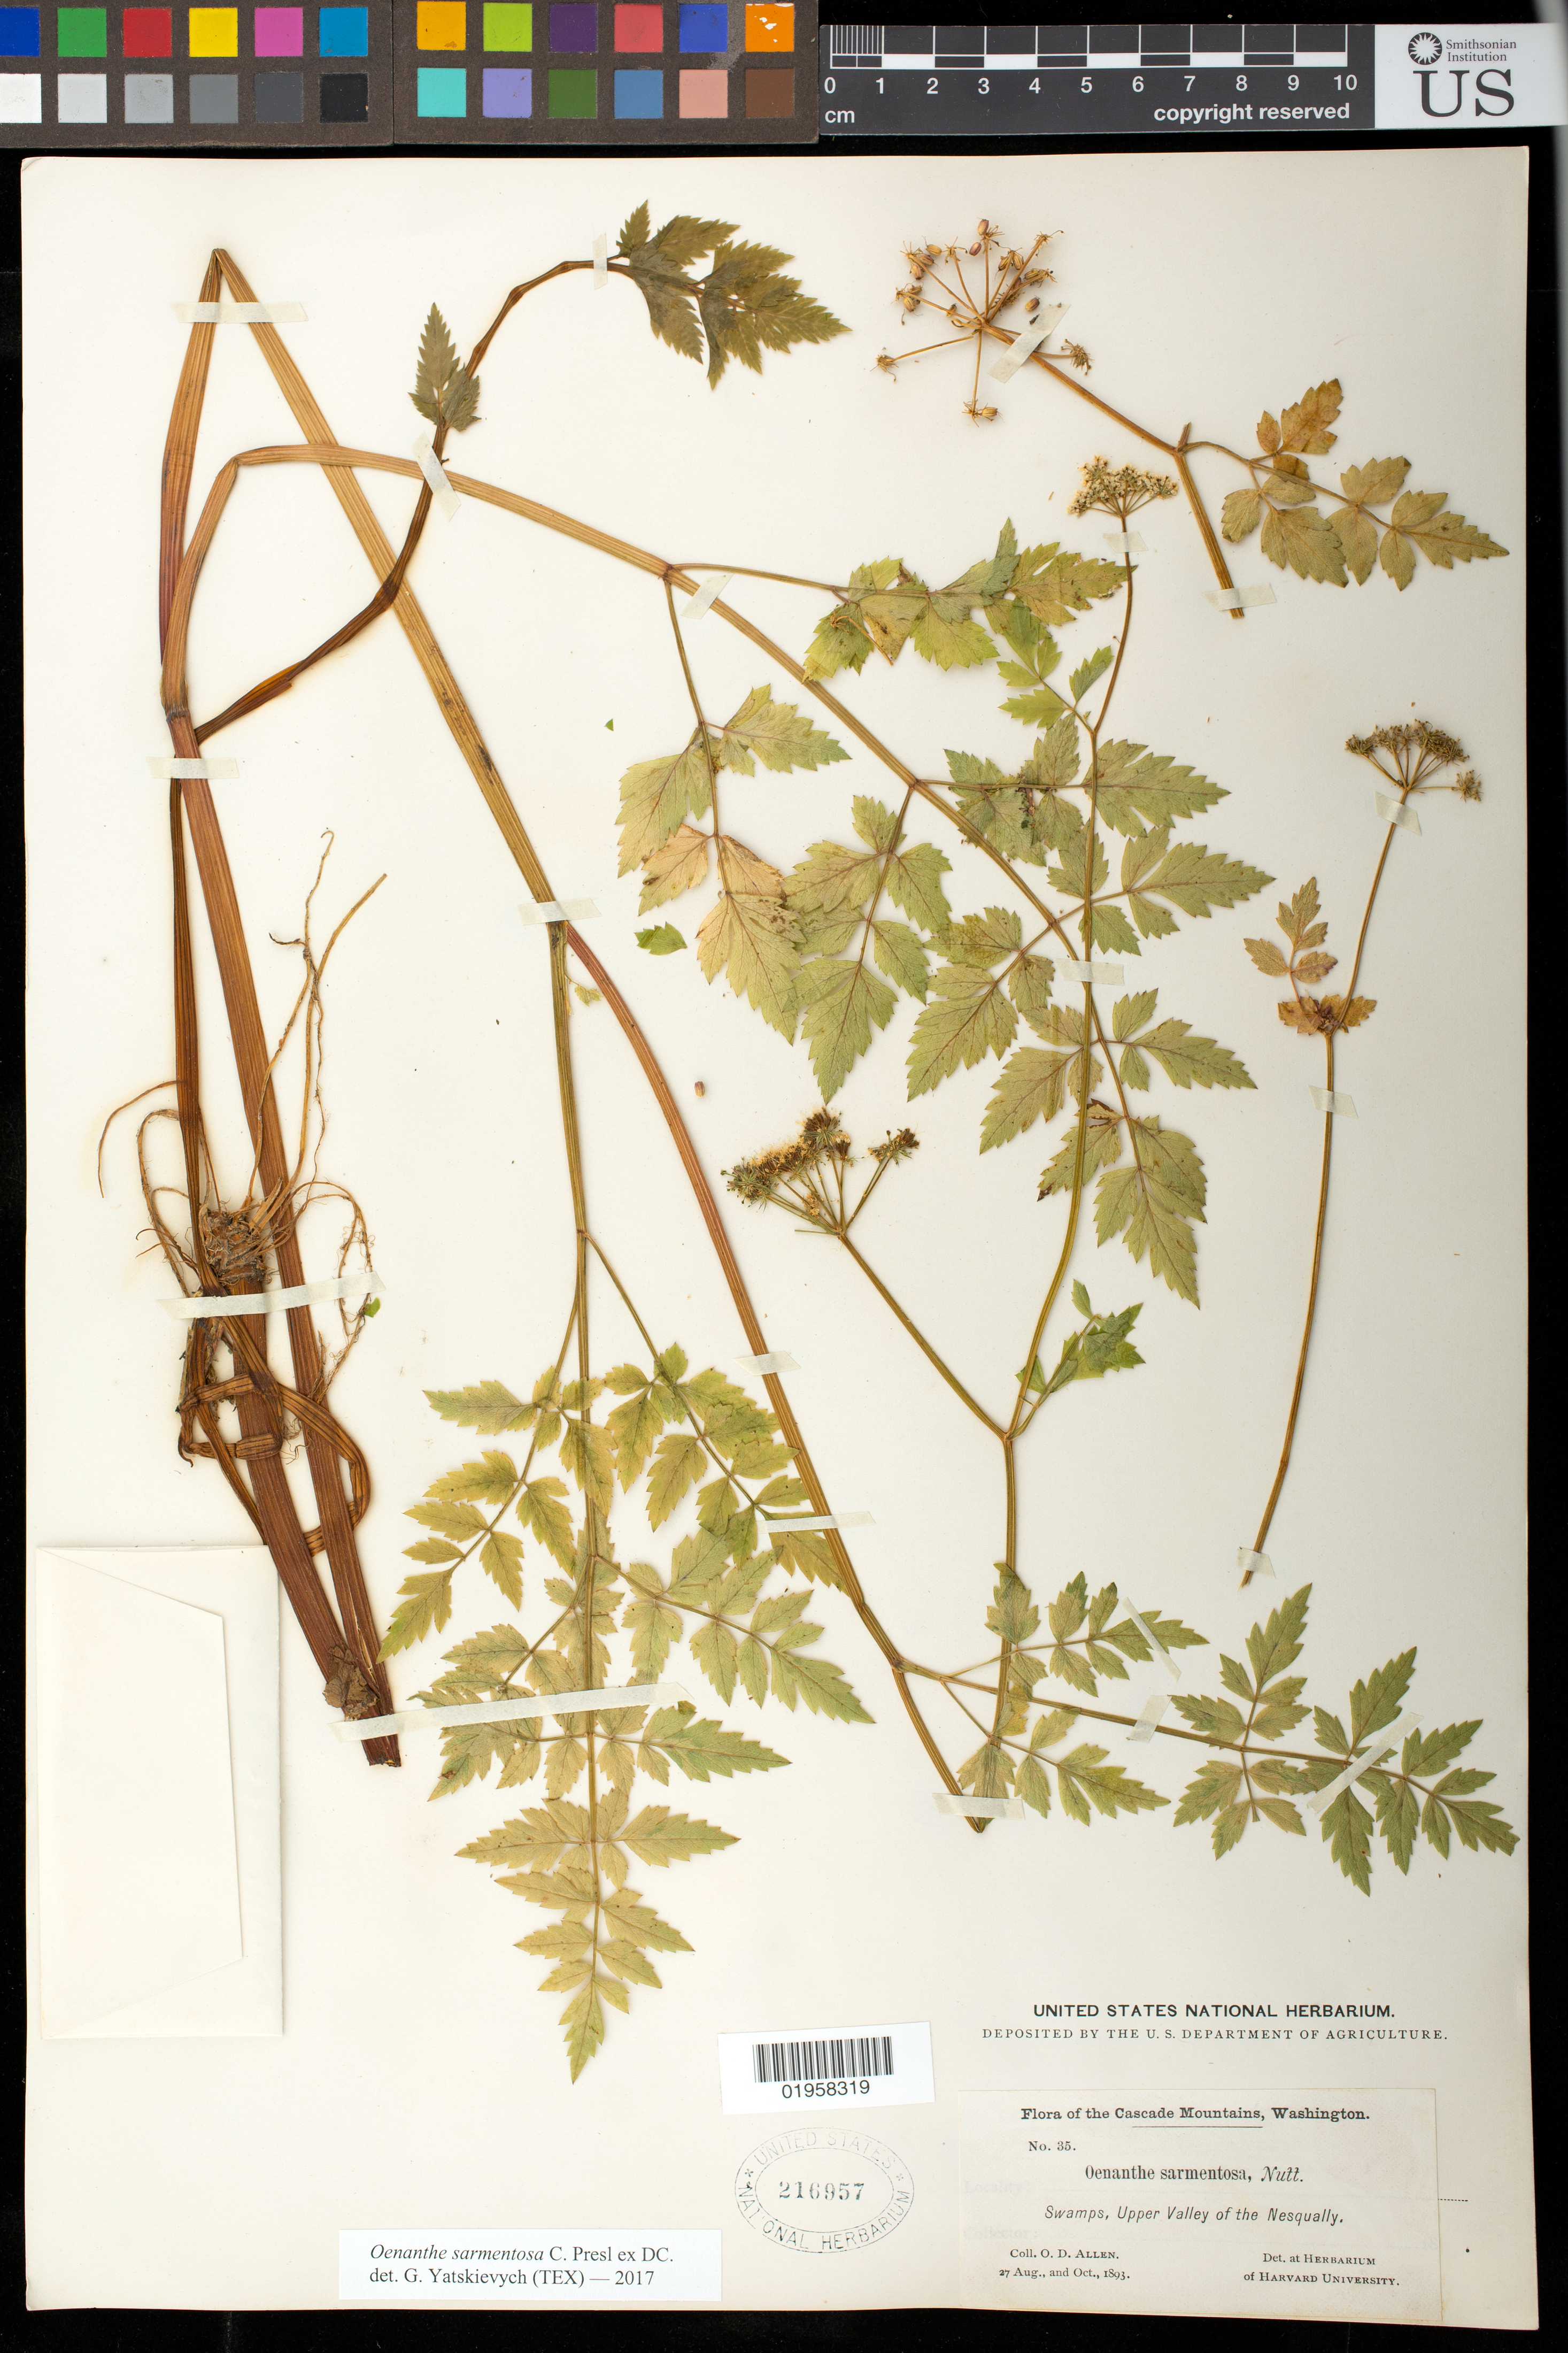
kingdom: Plantae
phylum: Tracheophyta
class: Magnoliopsida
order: Apiales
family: Apiaceae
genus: Oenanthe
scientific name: Oenanthe sarmentosa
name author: C. Presl ex DC.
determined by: Yatskievych, G. A.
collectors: O. D. Allen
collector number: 35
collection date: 1893-08-27,1893-10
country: United States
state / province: Washington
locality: Cascade Mountains, Upper Valley of the Nesqually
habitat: Swamps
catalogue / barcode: US 2167957